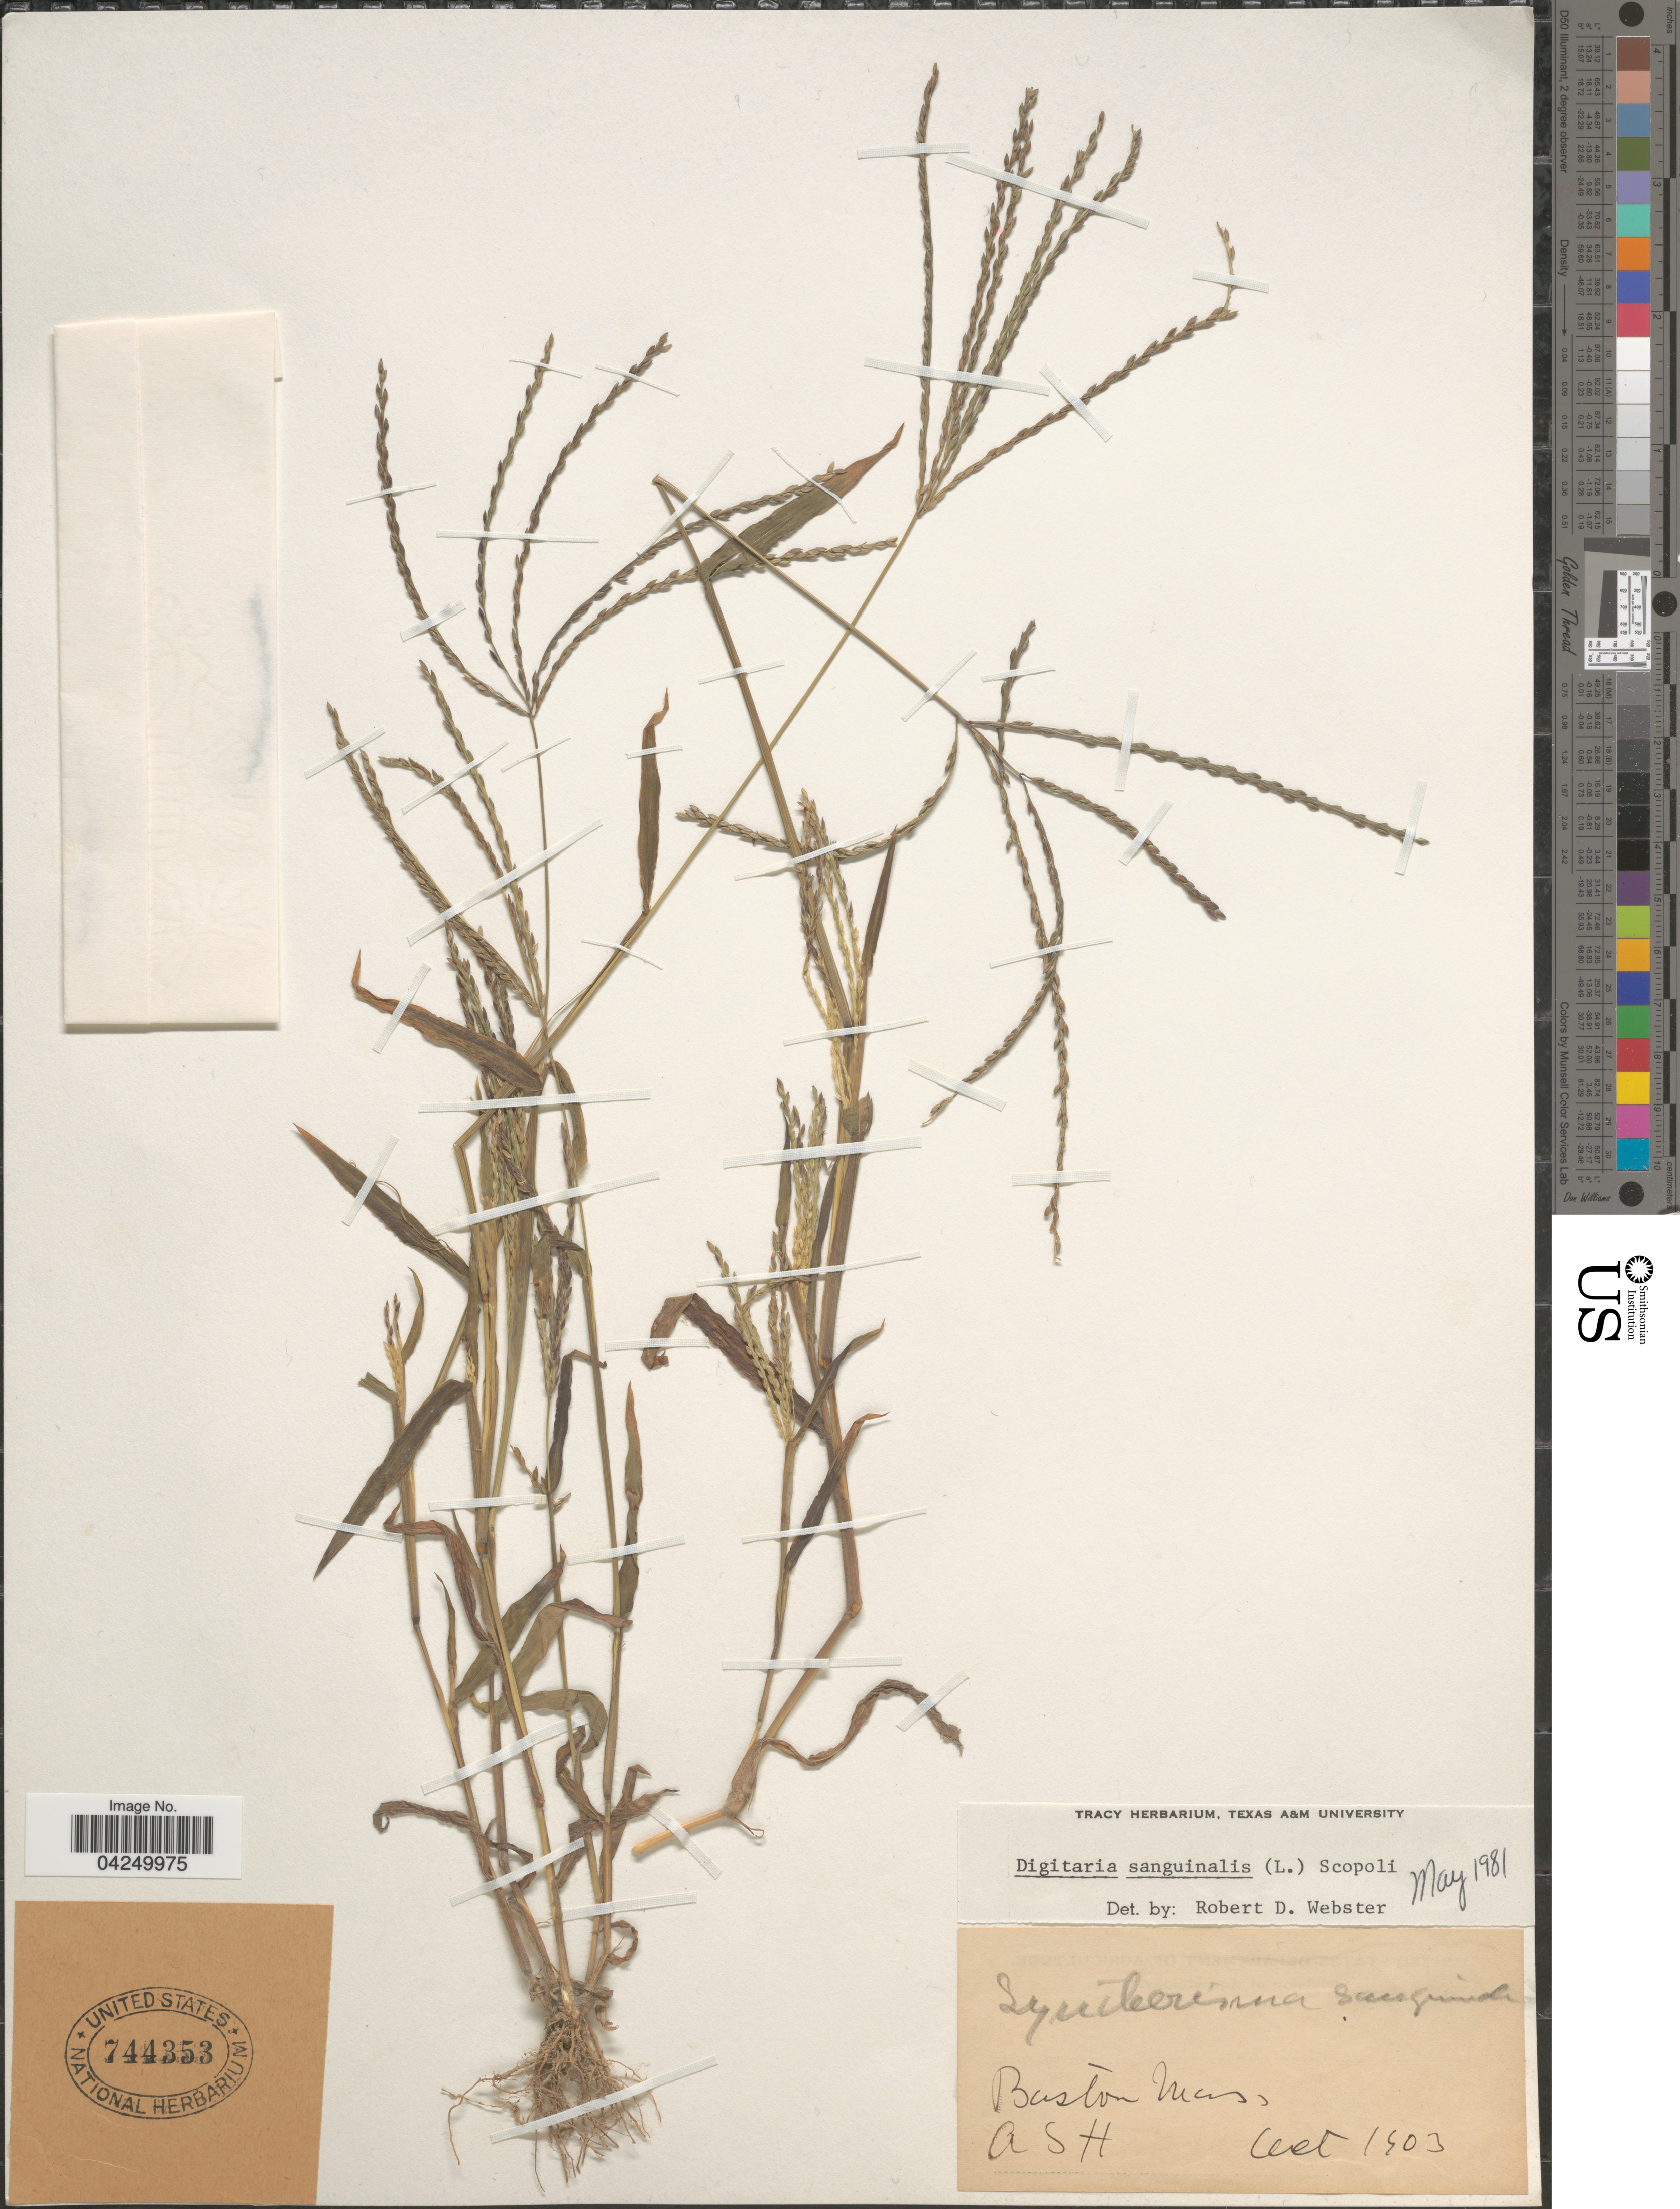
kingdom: Plantae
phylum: Tracheophyta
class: Liliopsida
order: Poales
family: Poaceae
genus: Digitaria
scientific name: Digitaria sanguinalis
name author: (L.) Scop.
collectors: A. H.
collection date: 1903-10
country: United States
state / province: Massachusetts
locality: Boston.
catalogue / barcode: US 744353